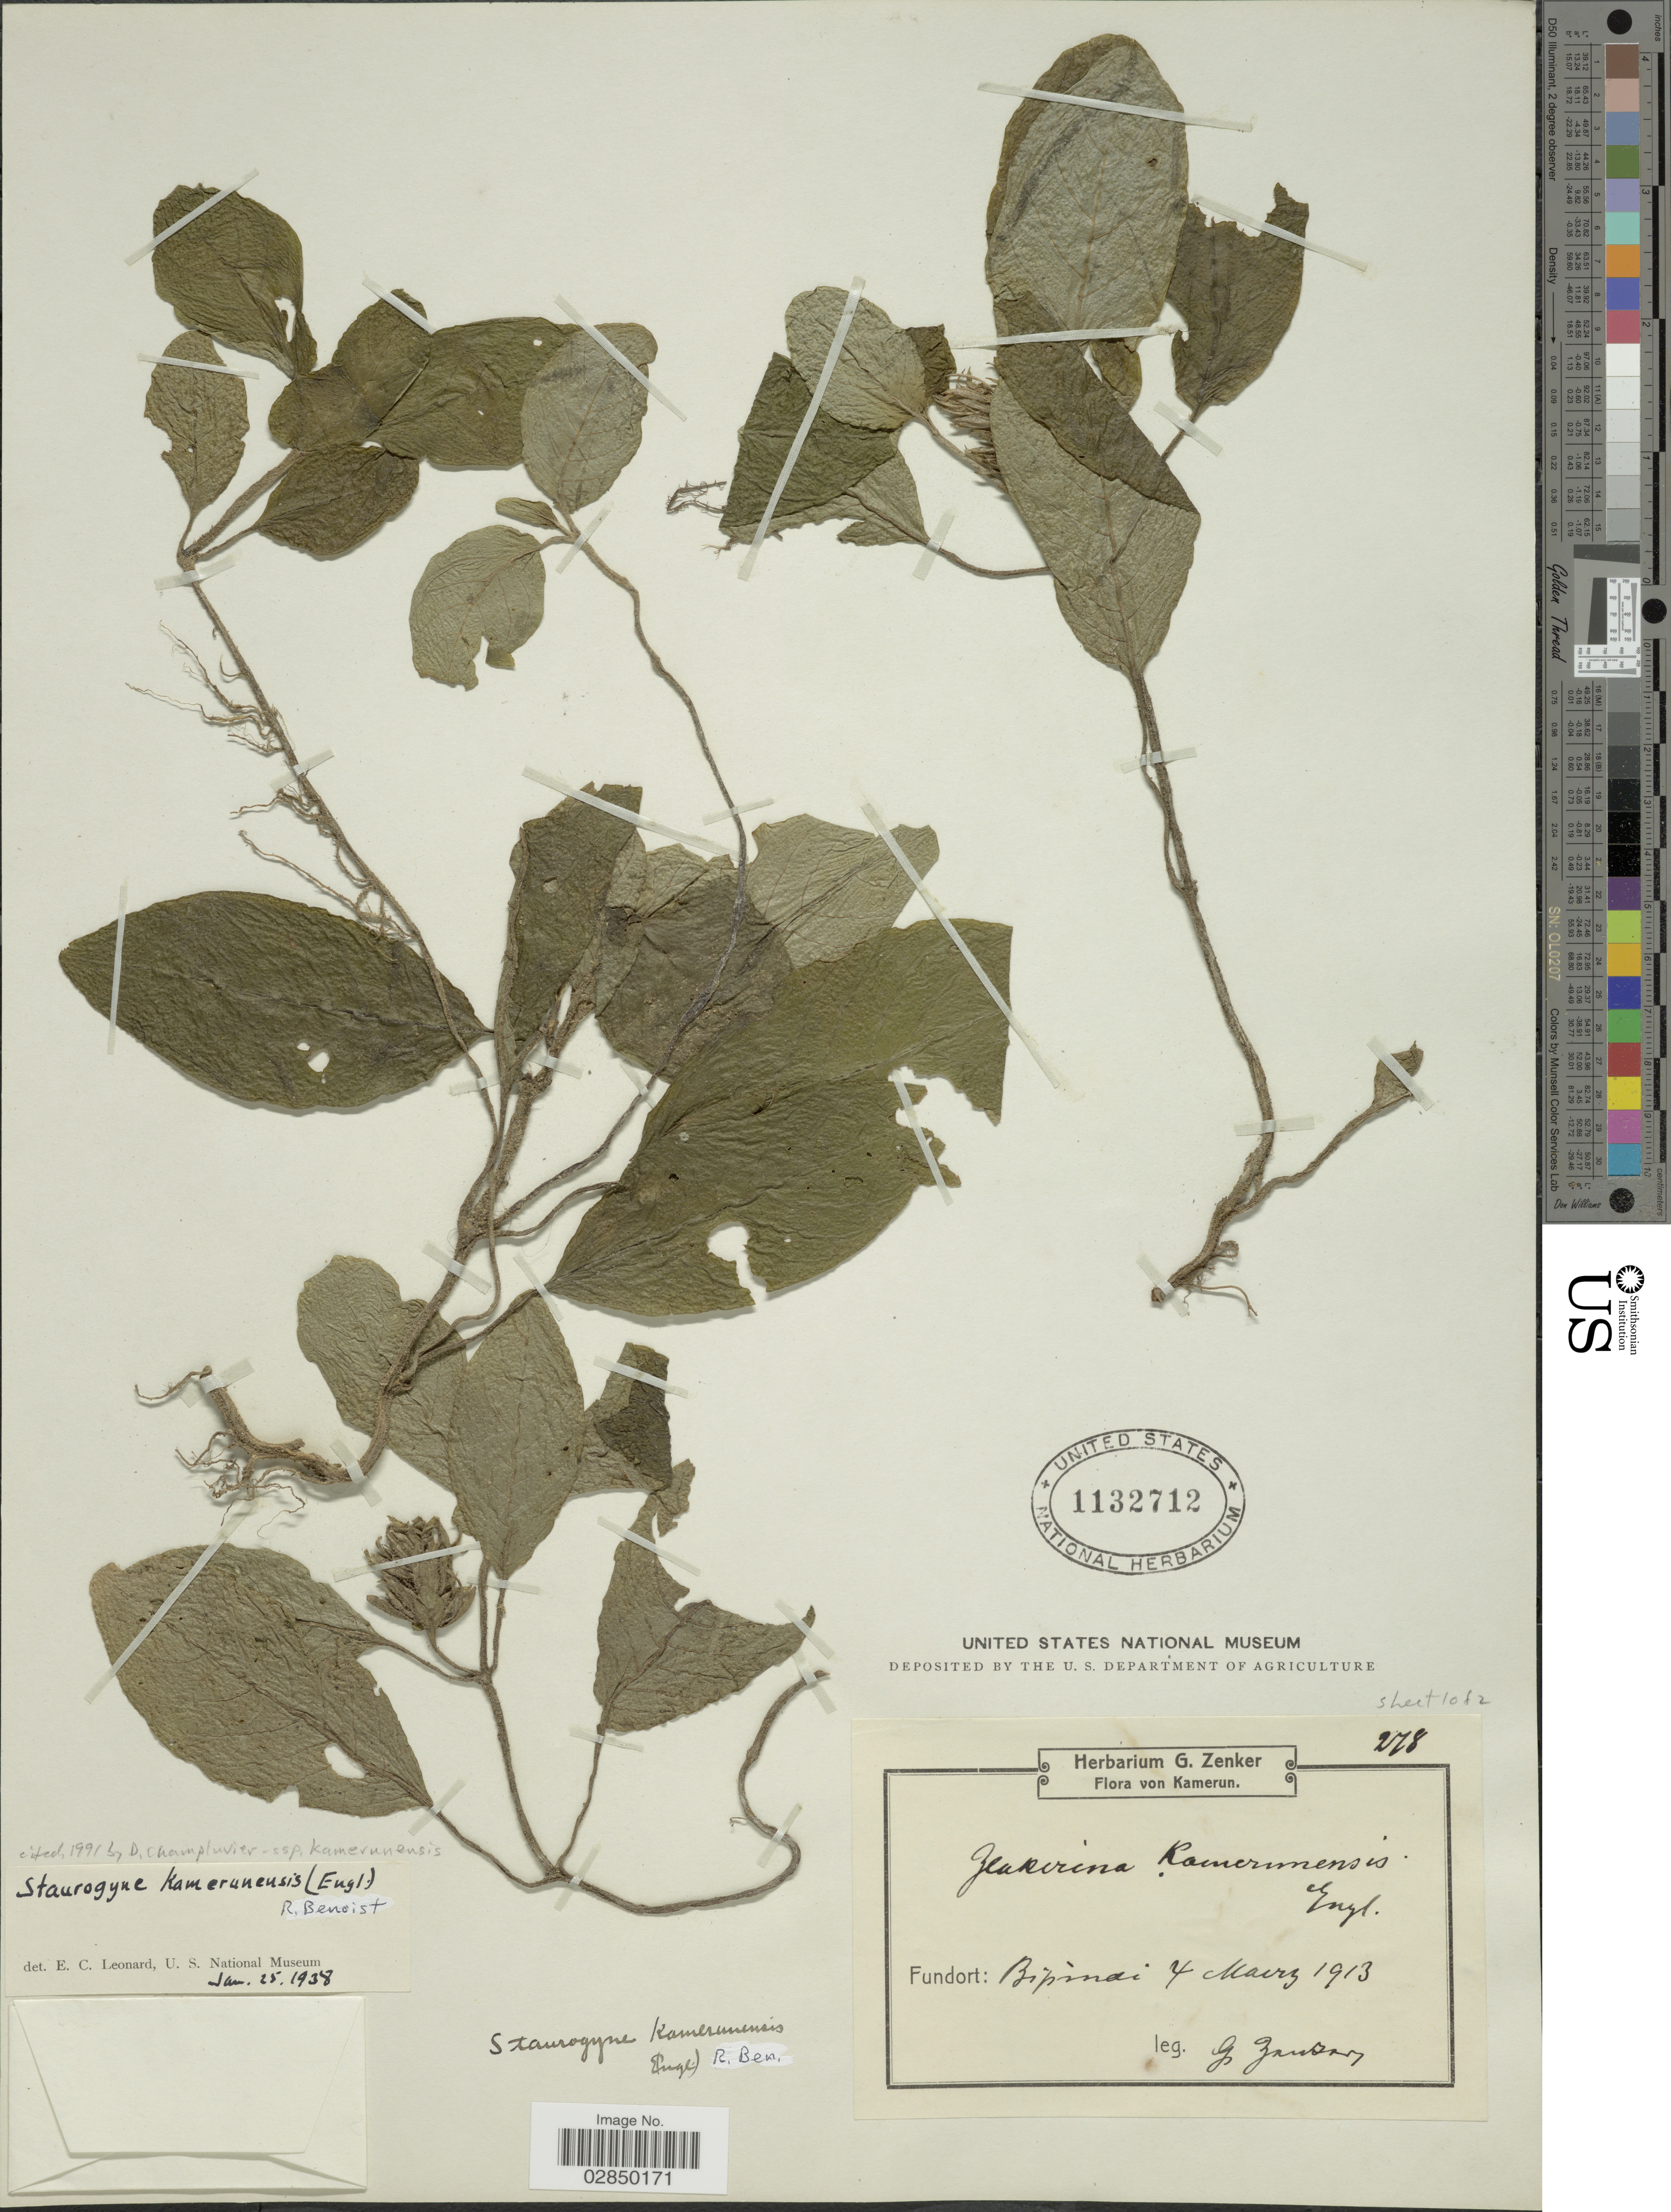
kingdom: Plantae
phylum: Tracheophyta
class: Magnoliopsida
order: Lamiales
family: Acanthaceae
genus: Staurogyne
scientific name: Staurogyne kamerunensis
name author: (Engl.) Benoist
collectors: G. A. Zenker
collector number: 278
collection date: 1913-03-04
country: Cameroon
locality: Bipindi.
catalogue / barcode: US 1132712